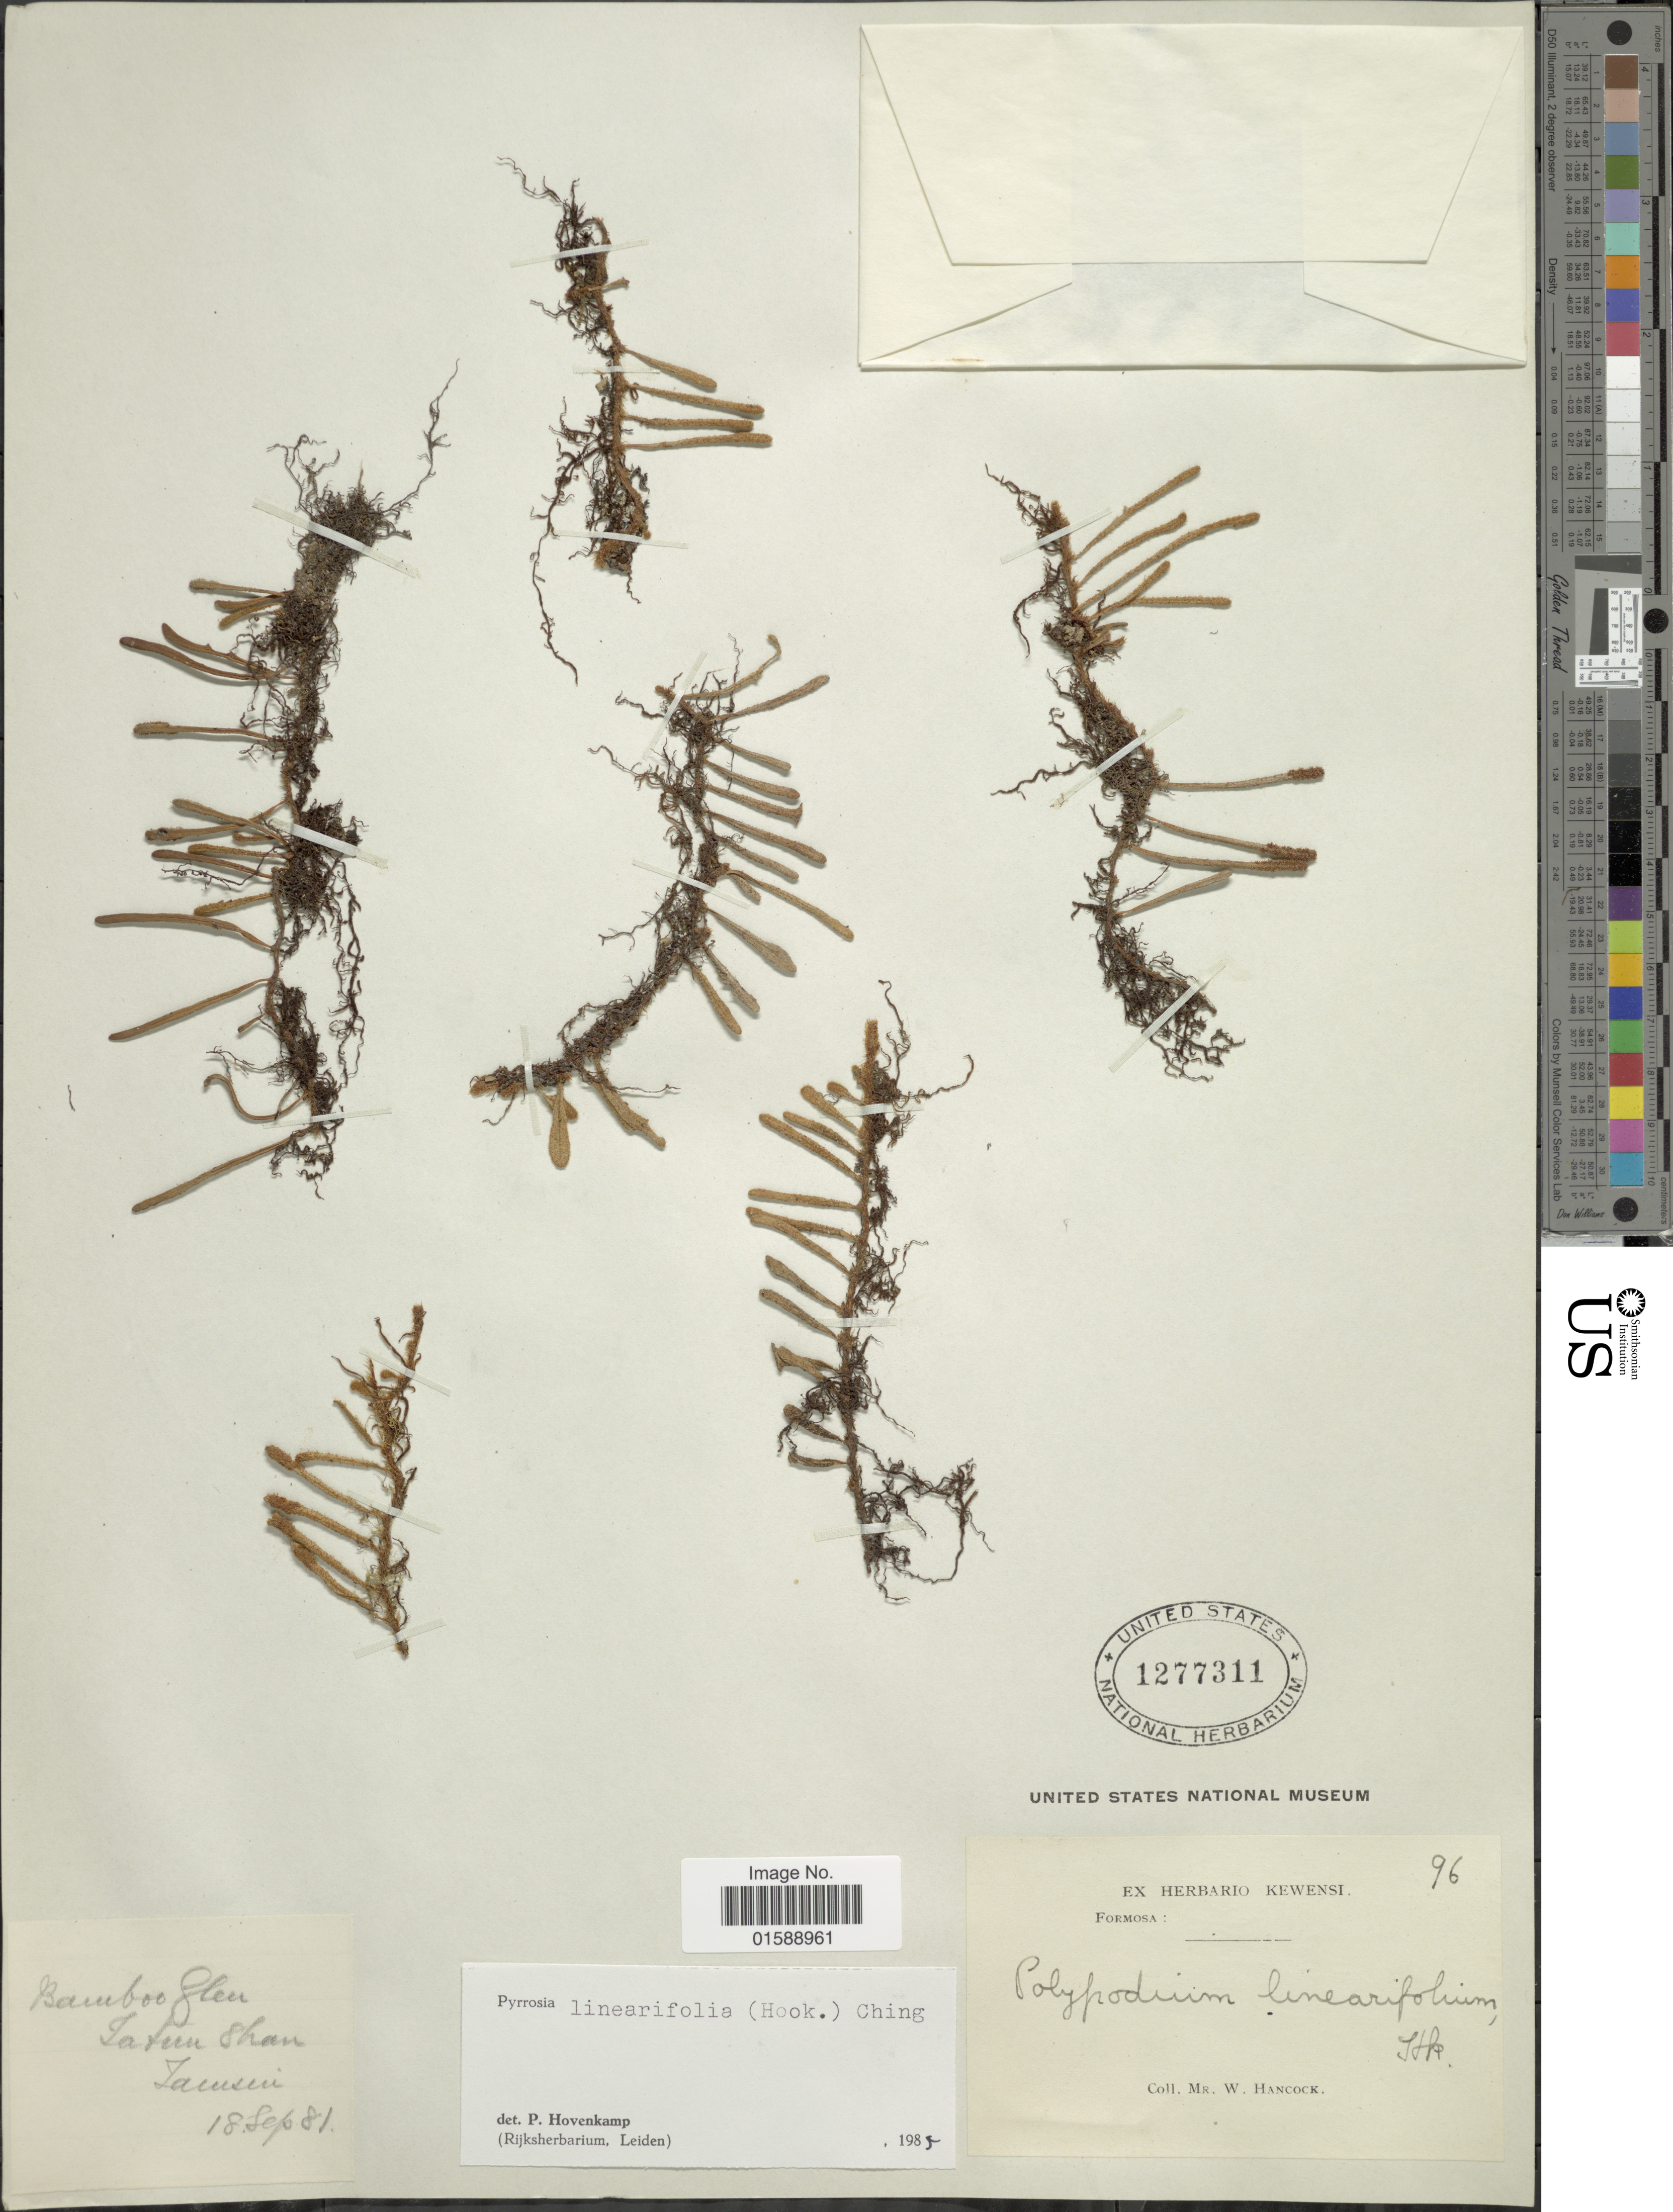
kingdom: Plantae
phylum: Tracheophyta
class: Polypodiopsida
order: Polypodiales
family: Polypodiaceae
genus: Pyrrosia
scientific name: Pyrrosia linearifolia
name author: (Hook.) Ching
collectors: W. Hancock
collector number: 96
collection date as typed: Transcribed d/m/y: 18/9/81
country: Taiwan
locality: Bamboo Shen. Tatun Shan. Formosa [interpreted]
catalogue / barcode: US 1277311